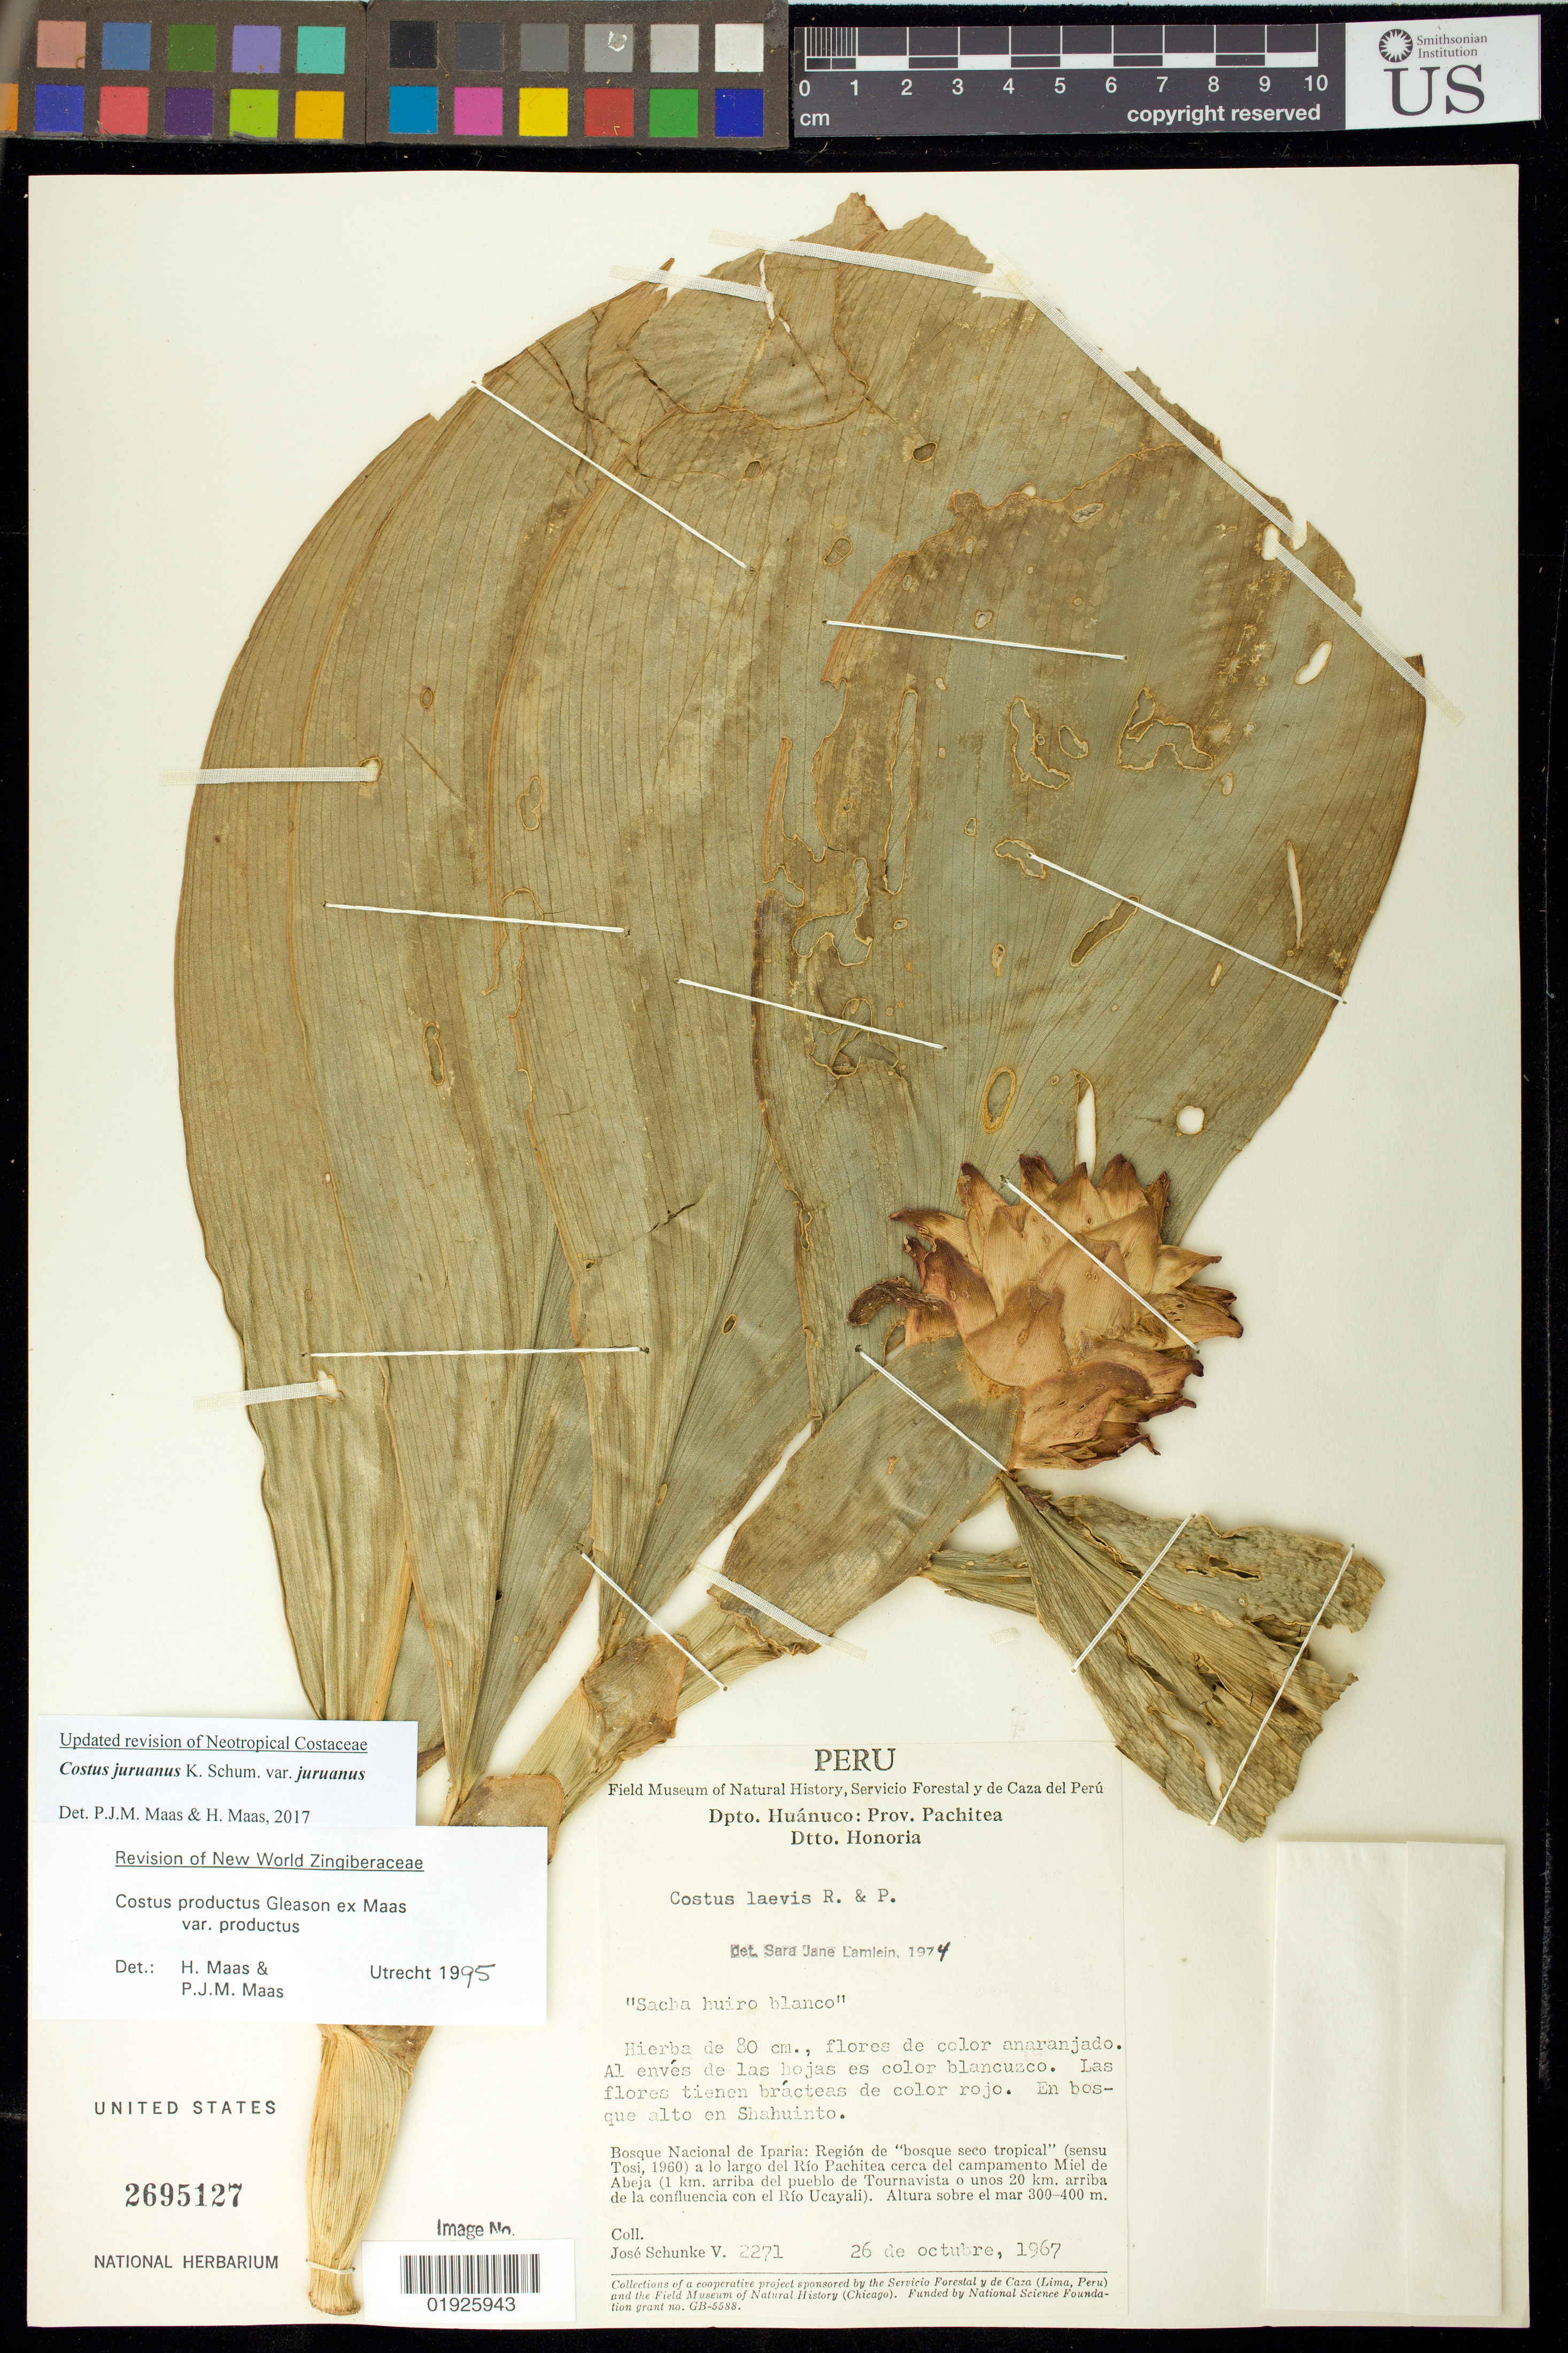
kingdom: Plantae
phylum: Tracheophyta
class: Liliopsida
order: Zingiberales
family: Costaceae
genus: Costus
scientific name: Costus juruanus var. juruanus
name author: K. Schum.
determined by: Maas, Paul J.; Maas, H.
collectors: J. Schunke Vigo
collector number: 2271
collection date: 1967-10-26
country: Peru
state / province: Huánuco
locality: Prov. Pachitea, Dtto. Honoria, en la quebrada de Shahuinto, Bosque Nacional de Iparia, Regin de bosque seco tropical, a lo largo del Rio Pachitea cerca del campamento Miel de Abeja (1 km arriba del pueblo de Tournavista o unos 20 km arriba de la confluencia con el Rio Ucayali)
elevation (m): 300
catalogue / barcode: US 2695127